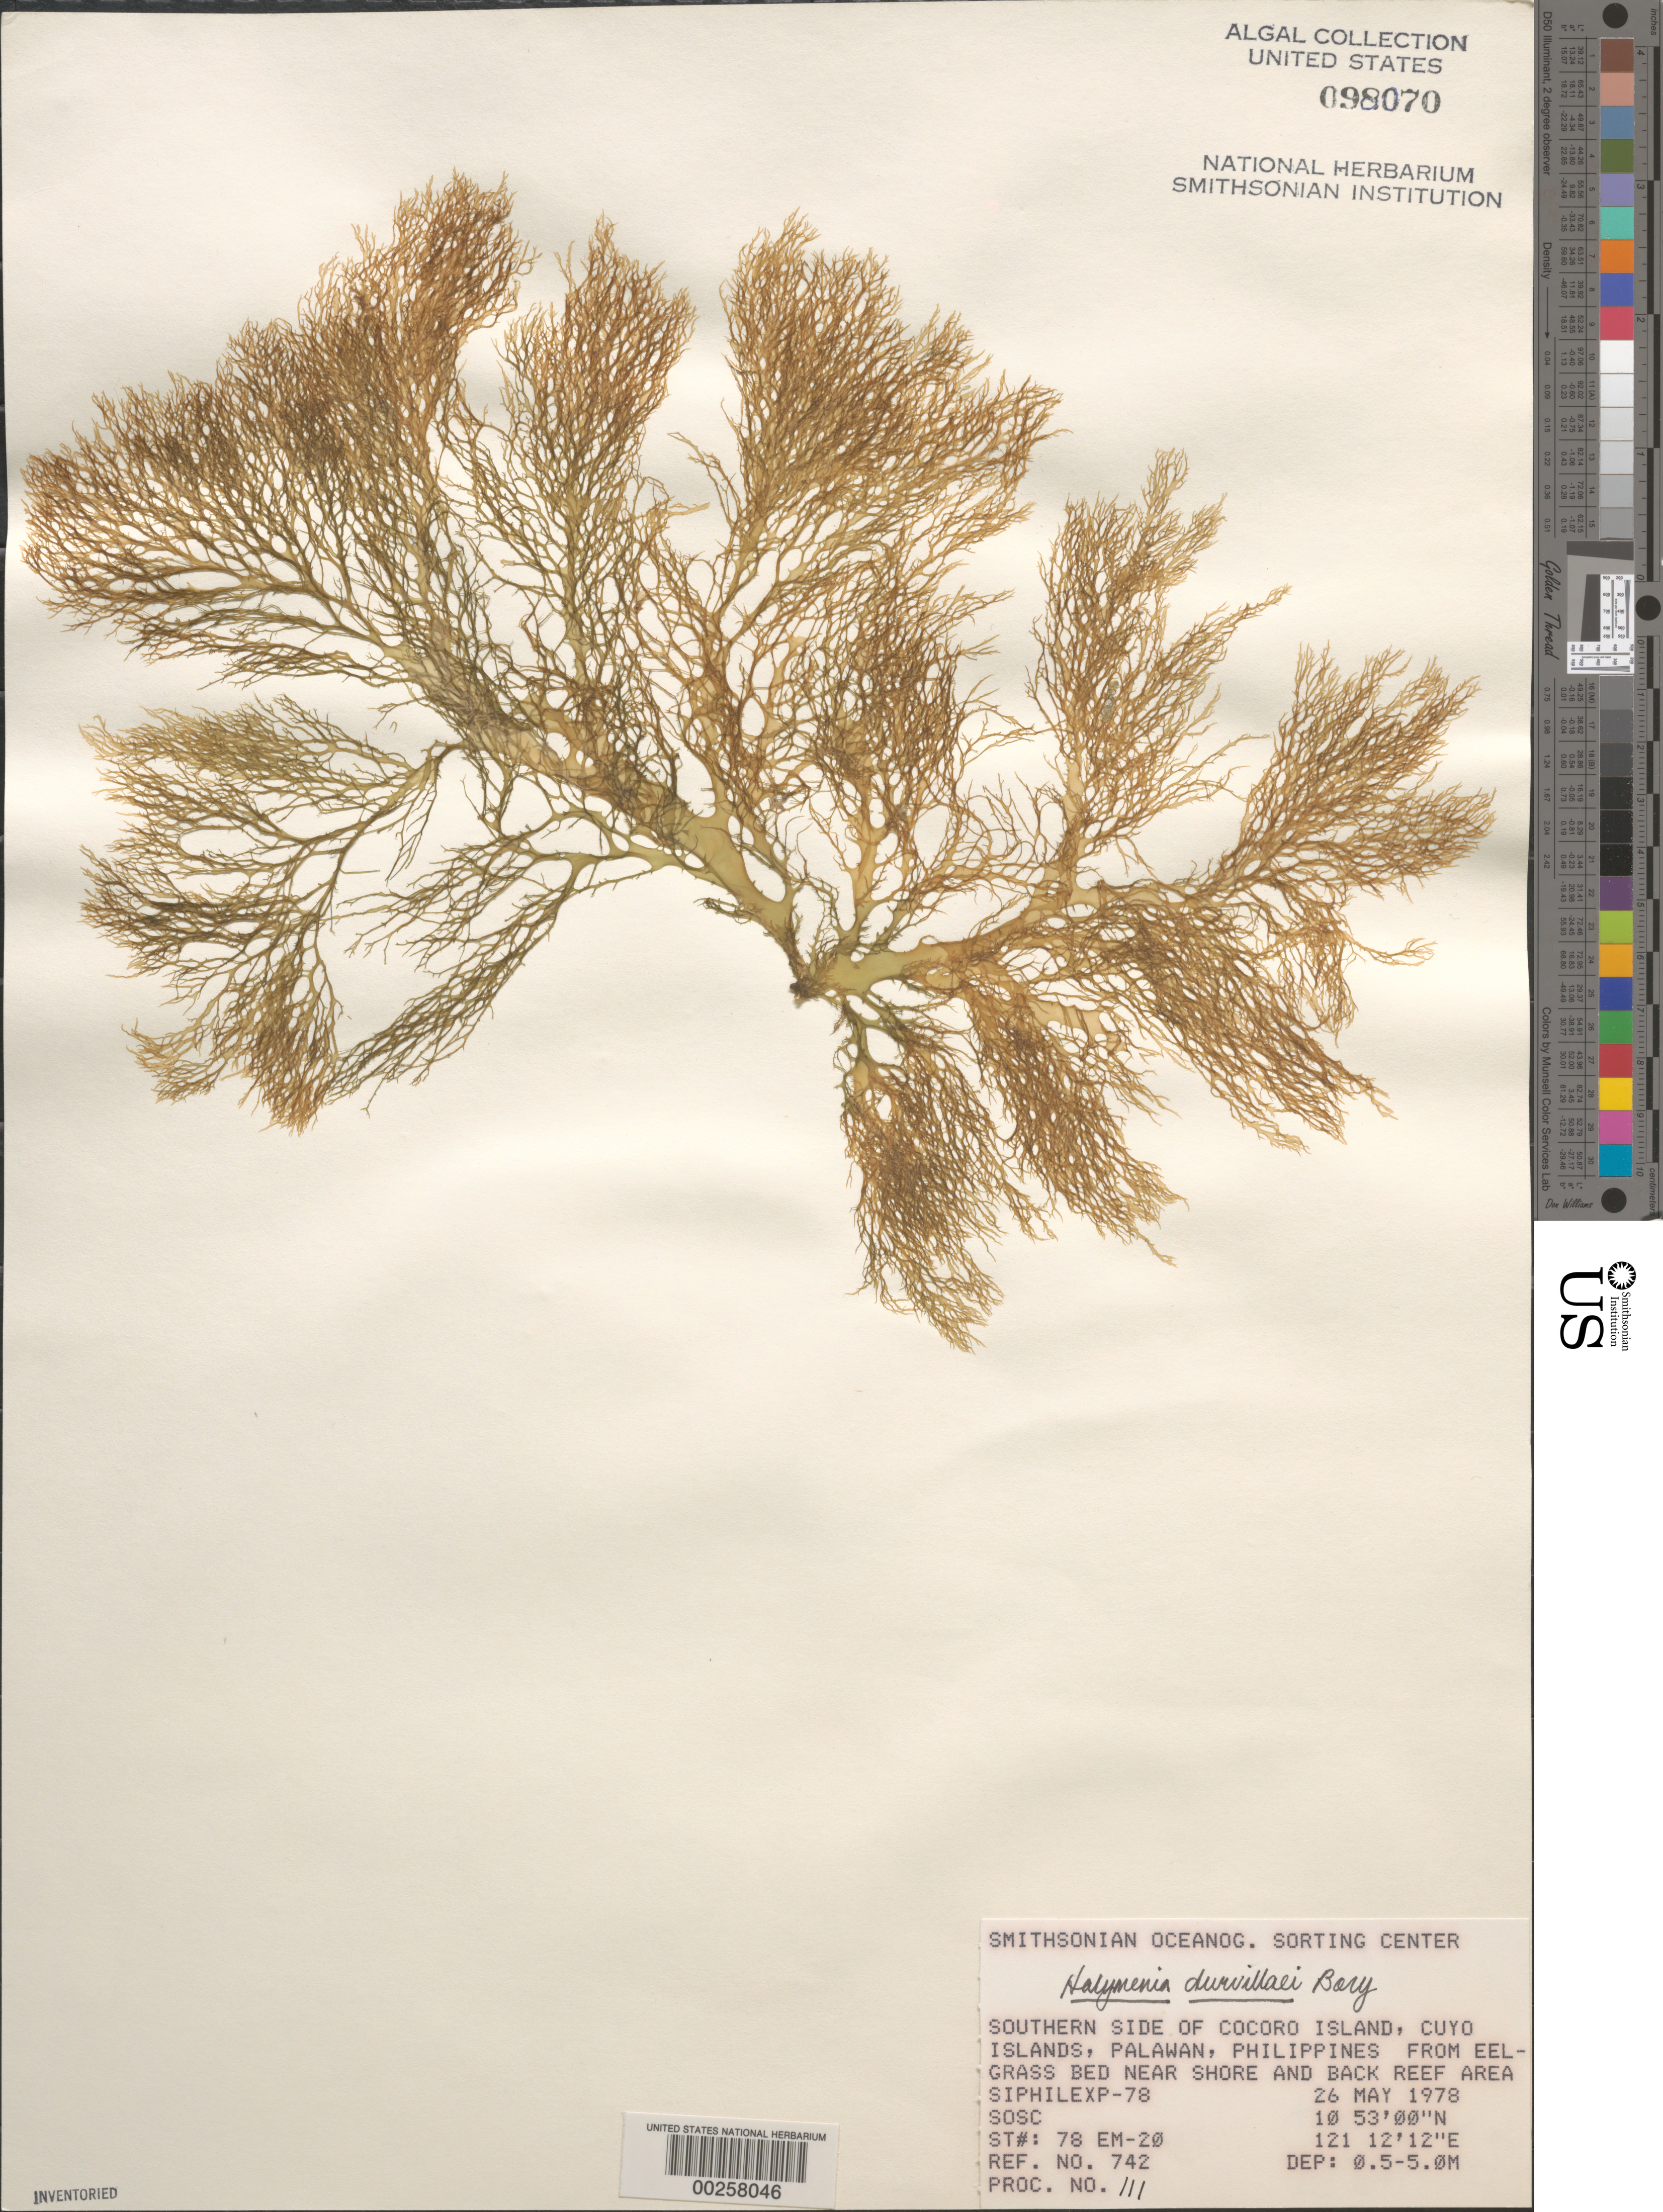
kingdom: Plantae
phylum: Rhodophyta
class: Florideophyceae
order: Halymeniales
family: Halymeniaceae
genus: Halymenia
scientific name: Halymenia durvillaei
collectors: SOSC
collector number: Station 78 Em-20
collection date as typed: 26 May 1978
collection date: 1978-05-26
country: Philippines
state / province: Mimaropa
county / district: Palawan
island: Cocoro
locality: Southern side of island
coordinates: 10 53' 00" N, 121 12' 12" E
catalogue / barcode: US 98070